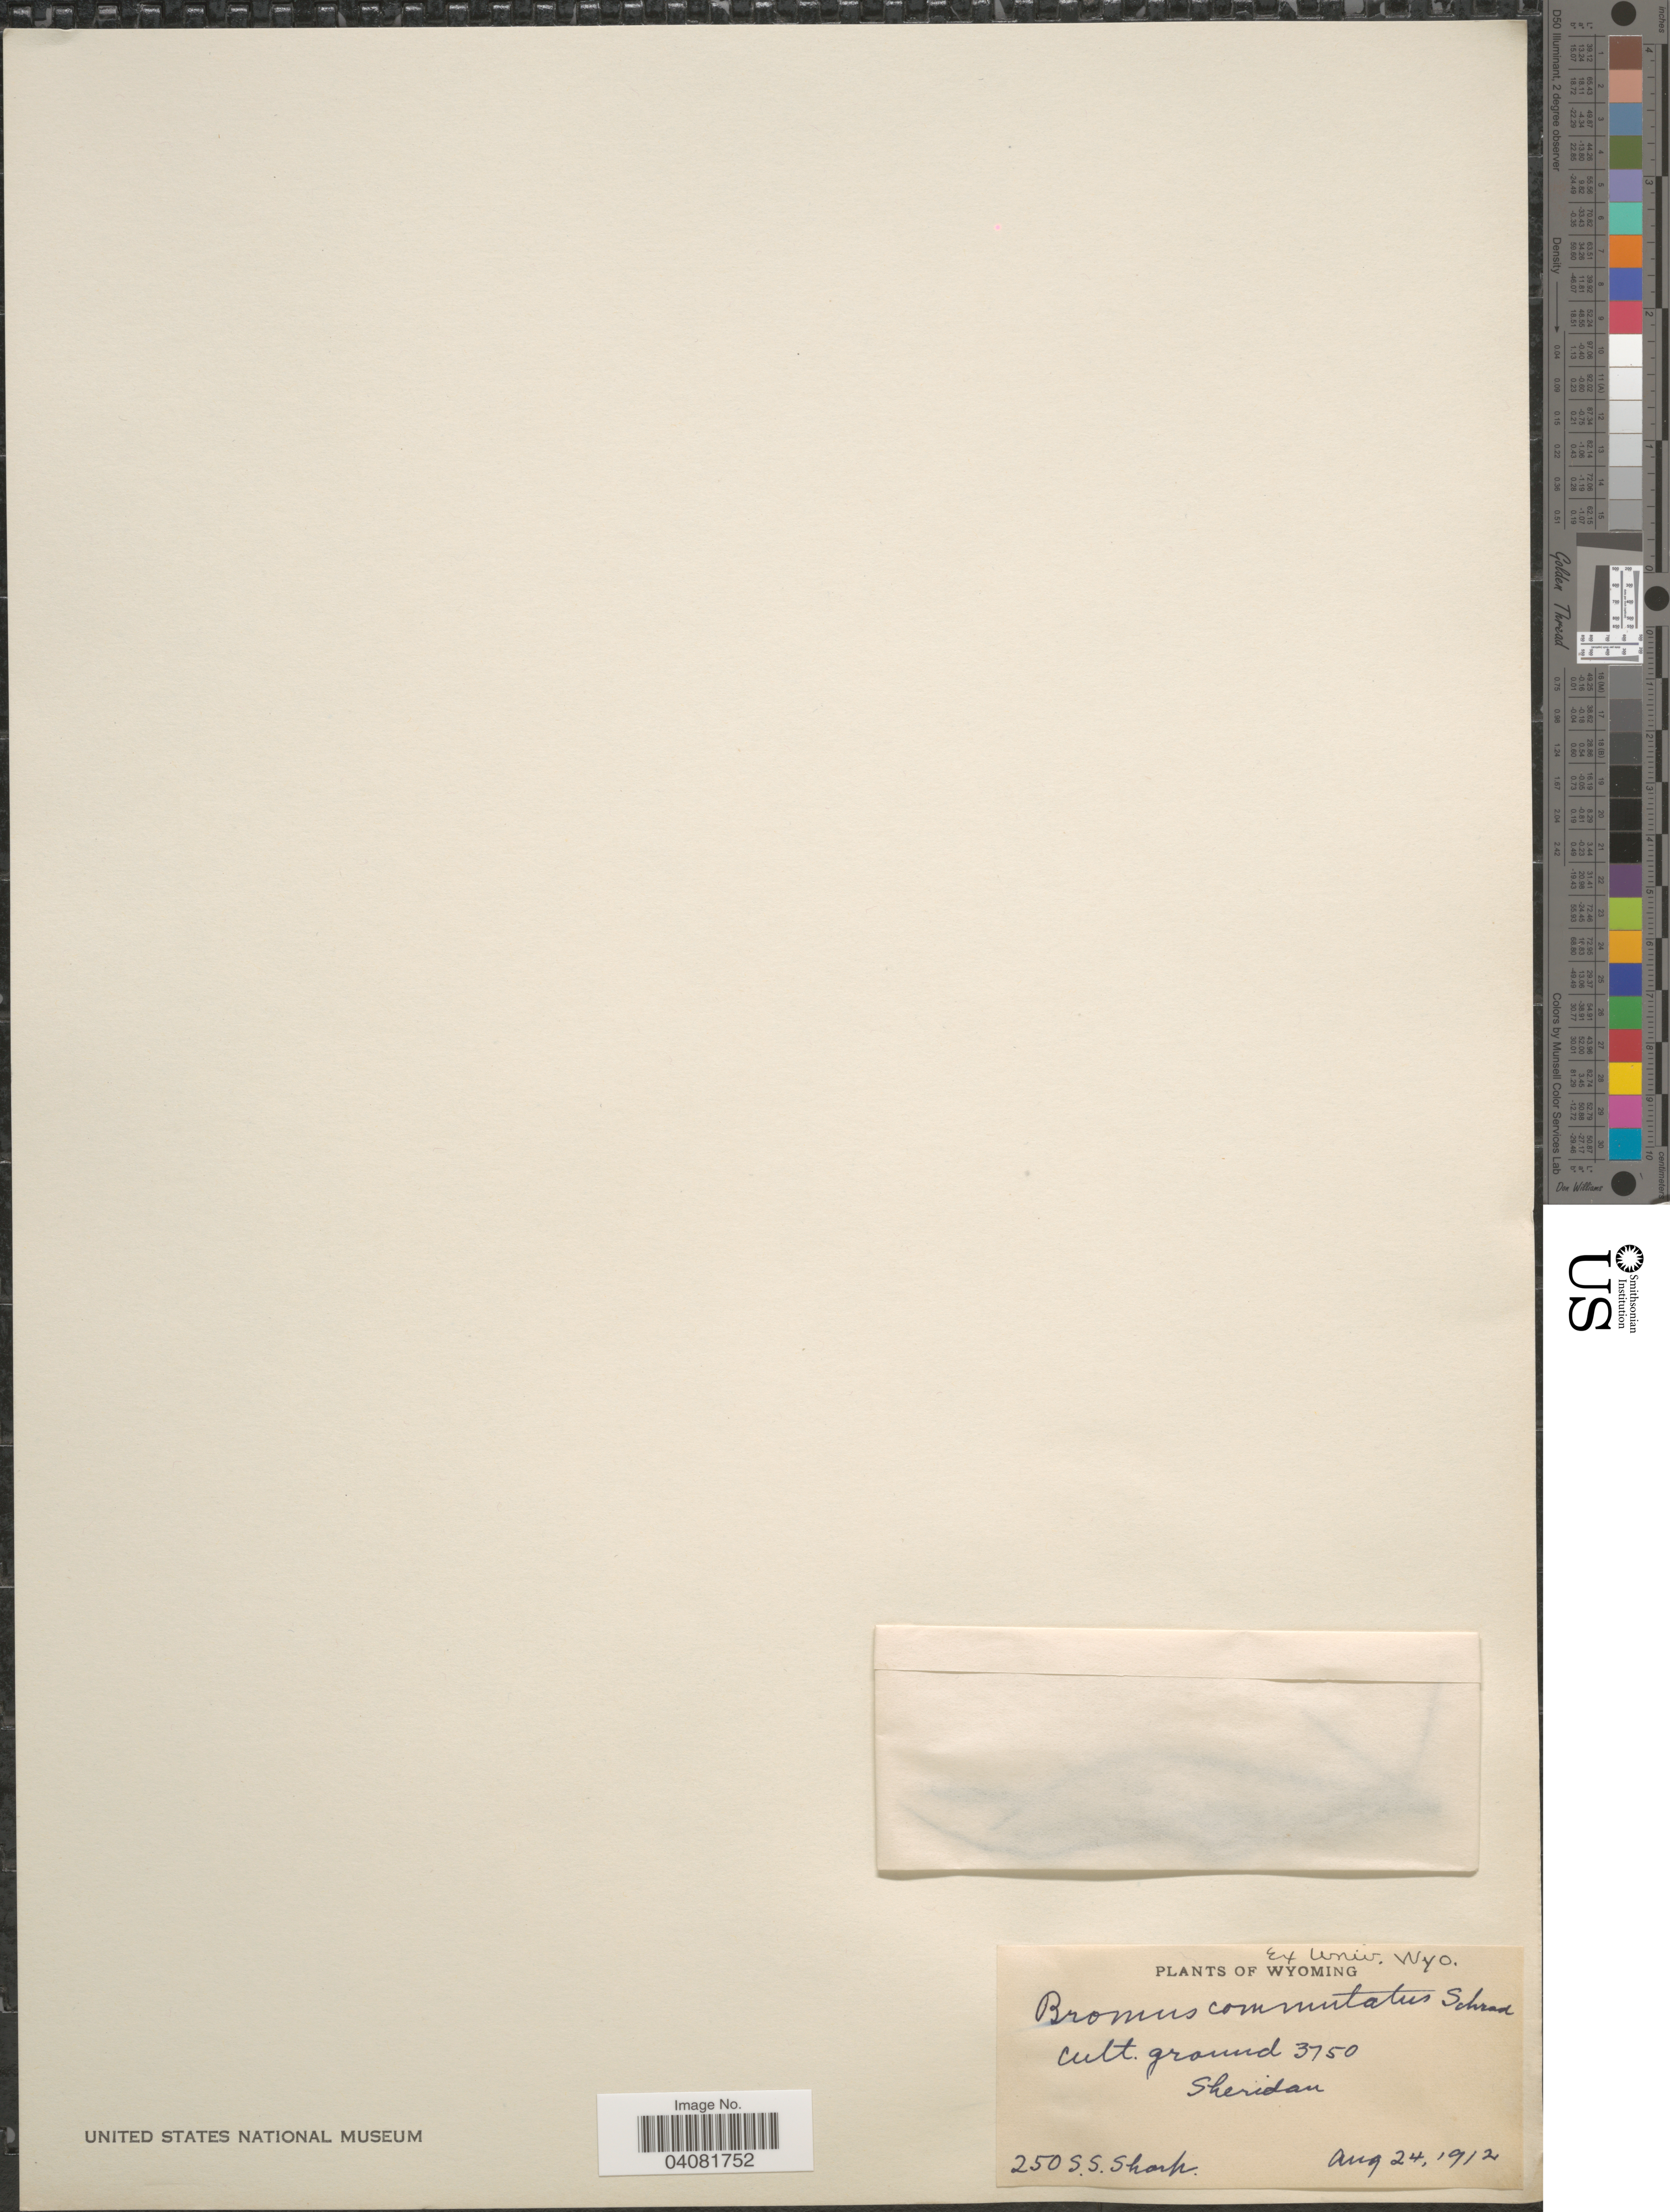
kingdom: Plantae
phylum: Tracheophyta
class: Liliopsida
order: Poales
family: Poaceae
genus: Bromus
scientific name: Bromus commutatus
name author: Schrad.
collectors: S. Sharp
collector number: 250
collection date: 1912-08-24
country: United States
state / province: Wyoming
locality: Cult. ground 3750. Sheridan.